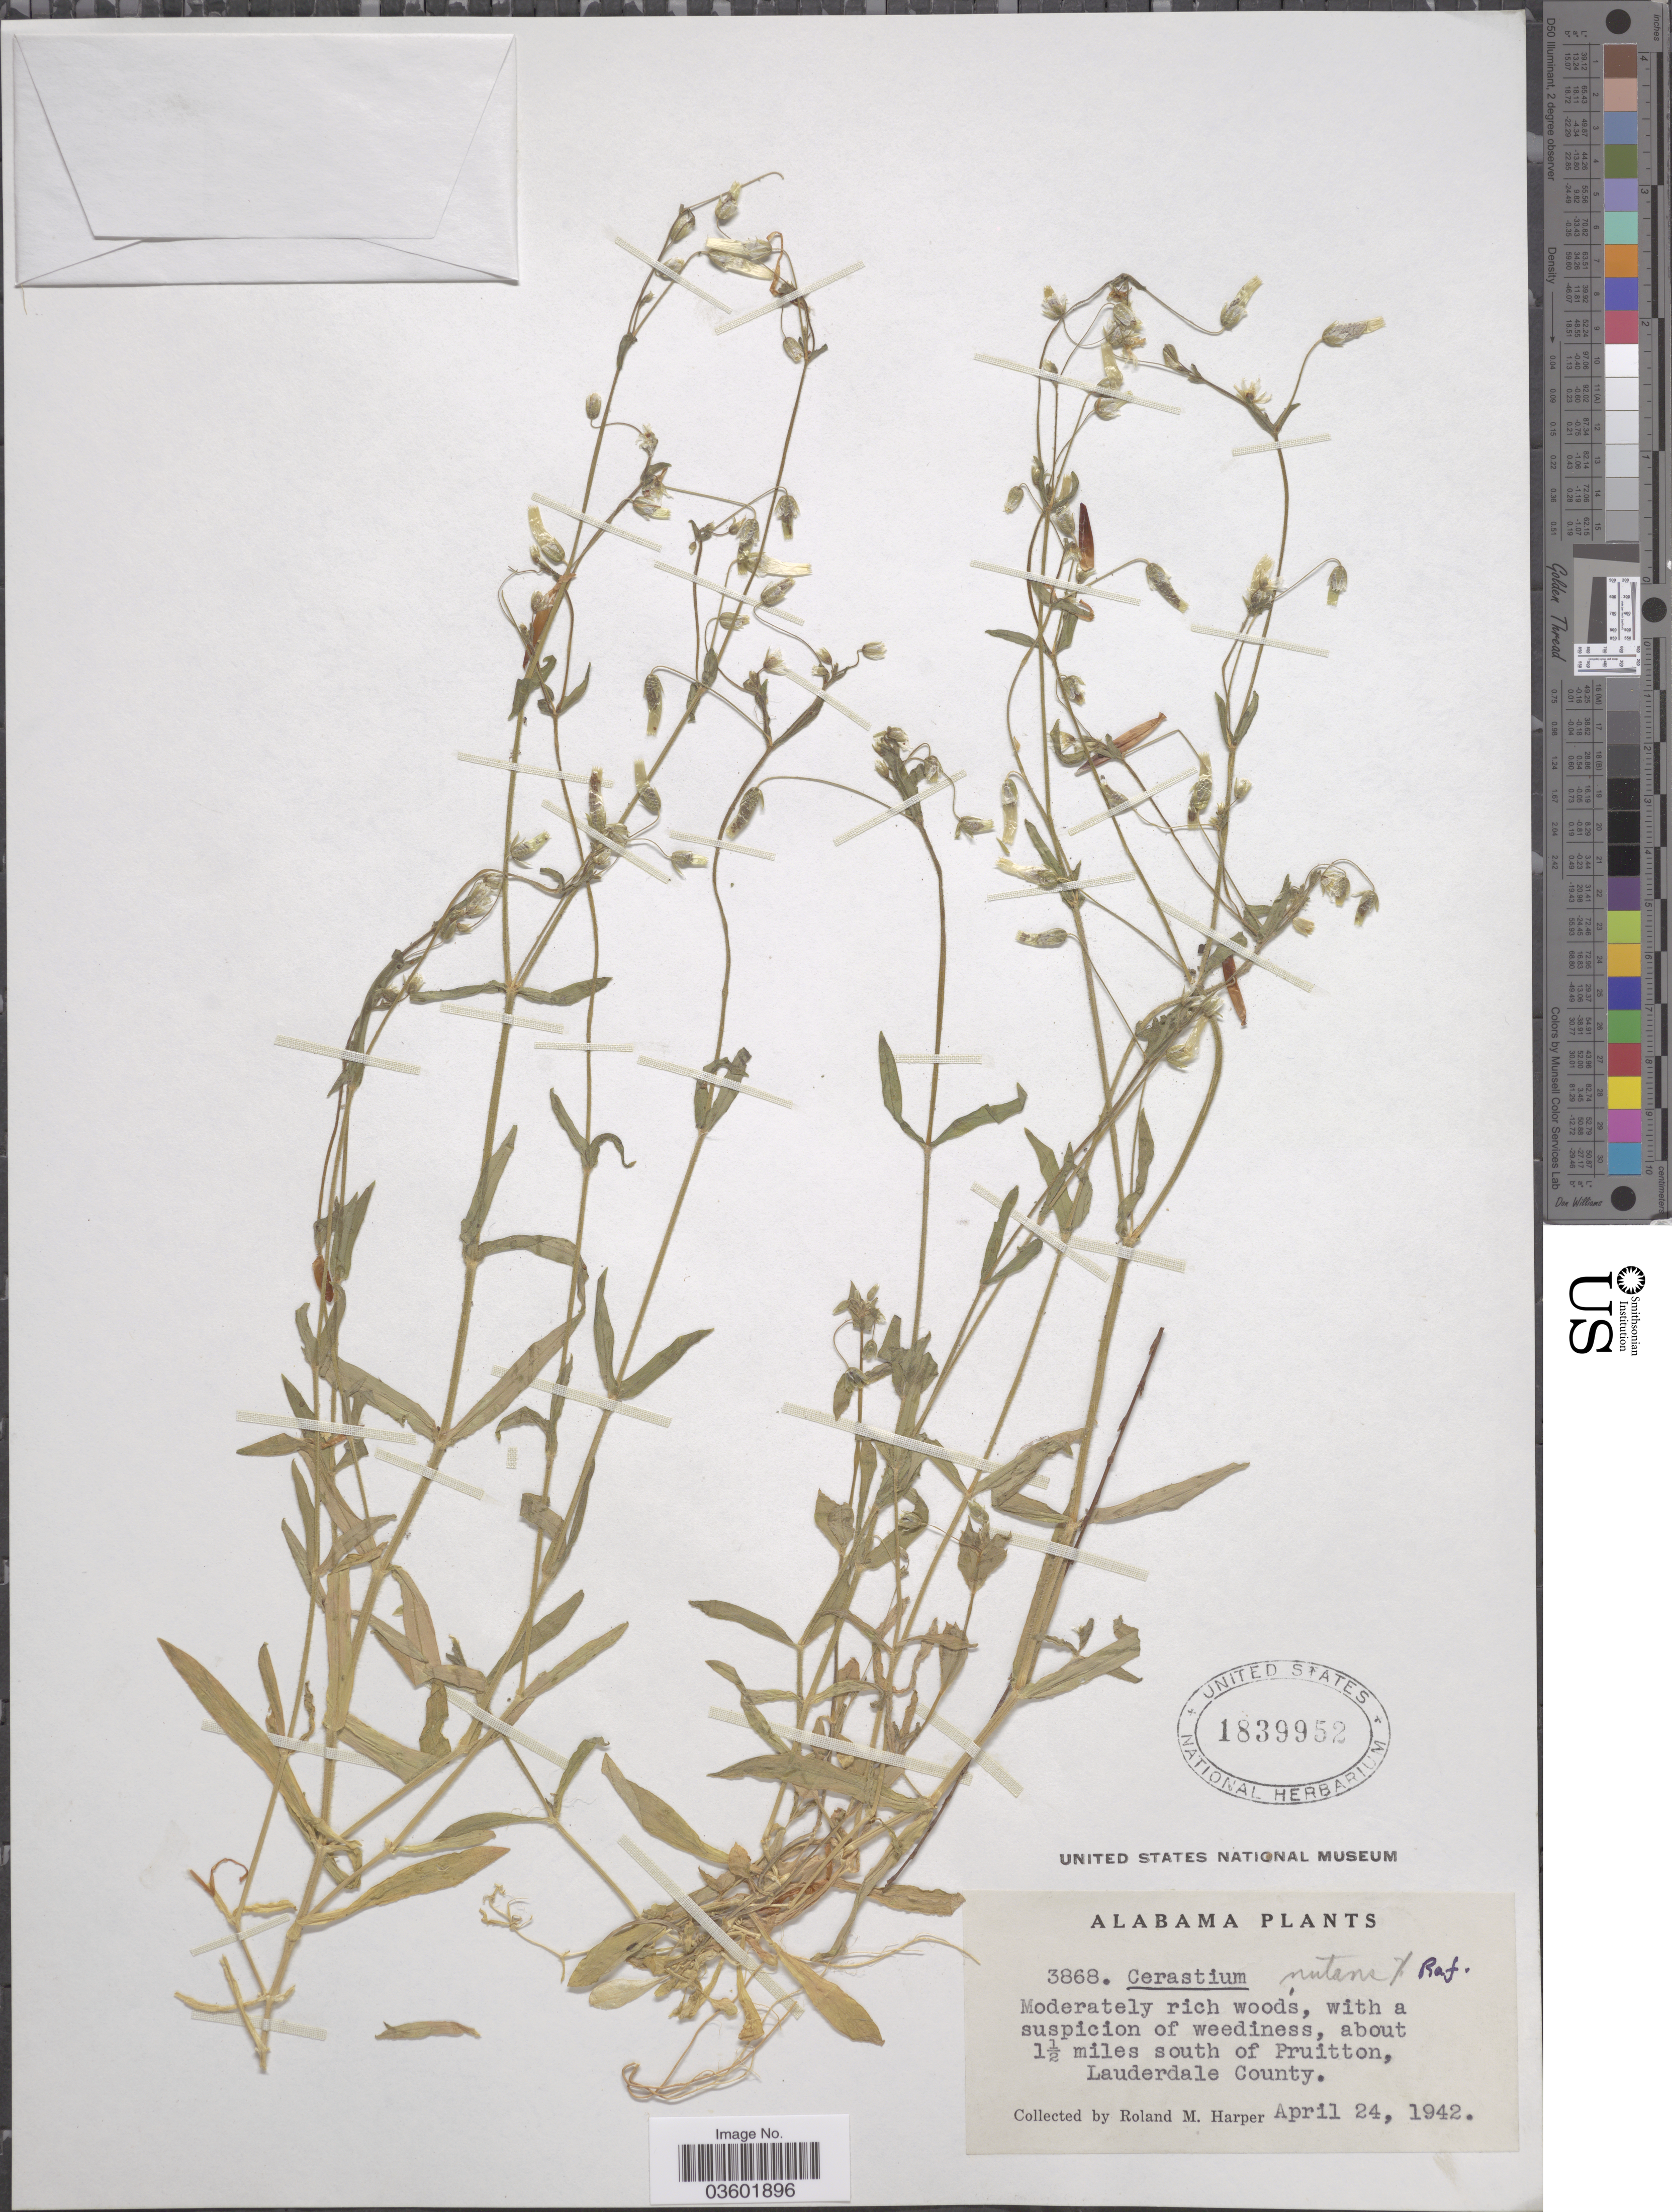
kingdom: Plantae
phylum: Tracheophyta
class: Magnoliopsida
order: Caryophyllales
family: Caryophyllaceae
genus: Cerastium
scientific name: Cerastium nutans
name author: Raf.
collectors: R. M. Harper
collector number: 3868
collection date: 1942-04-24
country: United States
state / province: Alabama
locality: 1½ miles south of Pruitton, Lauderdale County.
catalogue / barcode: US 1839952